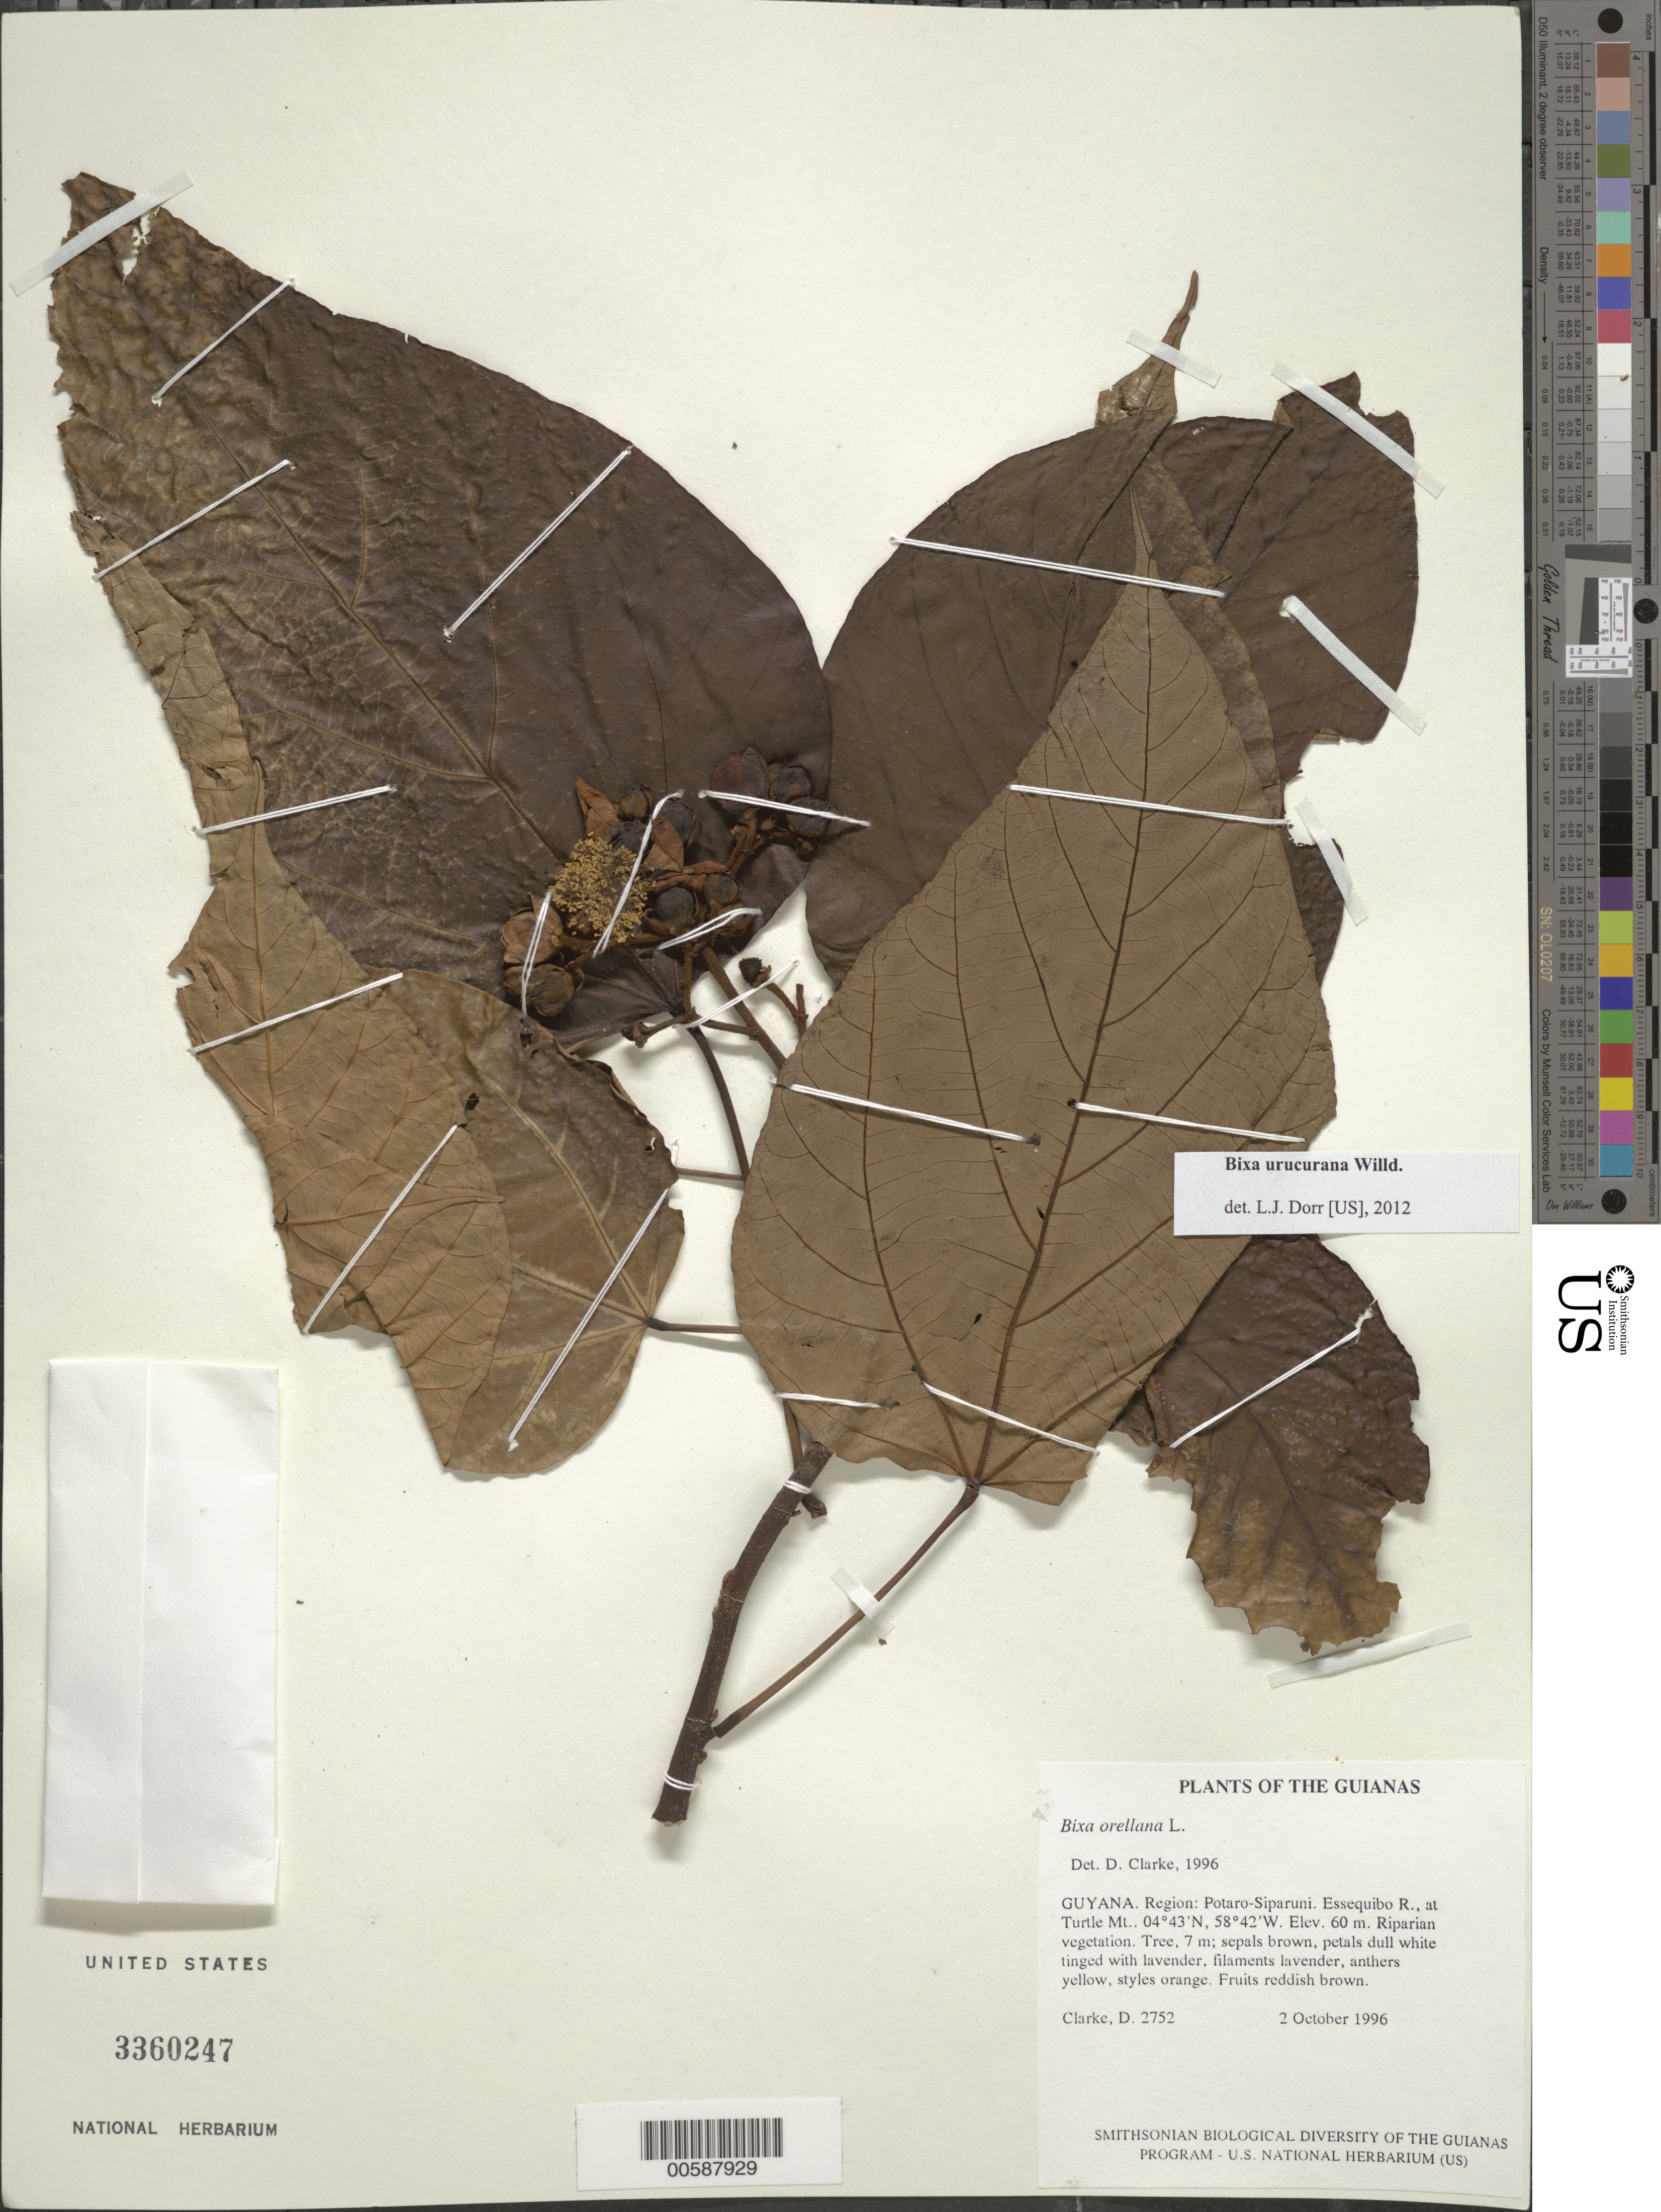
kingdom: Plantae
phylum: Tracheophyta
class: Magnoliopsida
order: Malvales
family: Bixaceae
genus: Bixa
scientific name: Bixa urucurana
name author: Willd.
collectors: D. Clarke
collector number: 2752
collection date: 1996-10-02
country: Guyana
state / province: Potaro-Siparuni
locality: Region: Potaro-Siparuni, Essequibo R., at Turtle Mt., The Guianas.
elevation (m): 60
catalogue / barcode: US 3360247